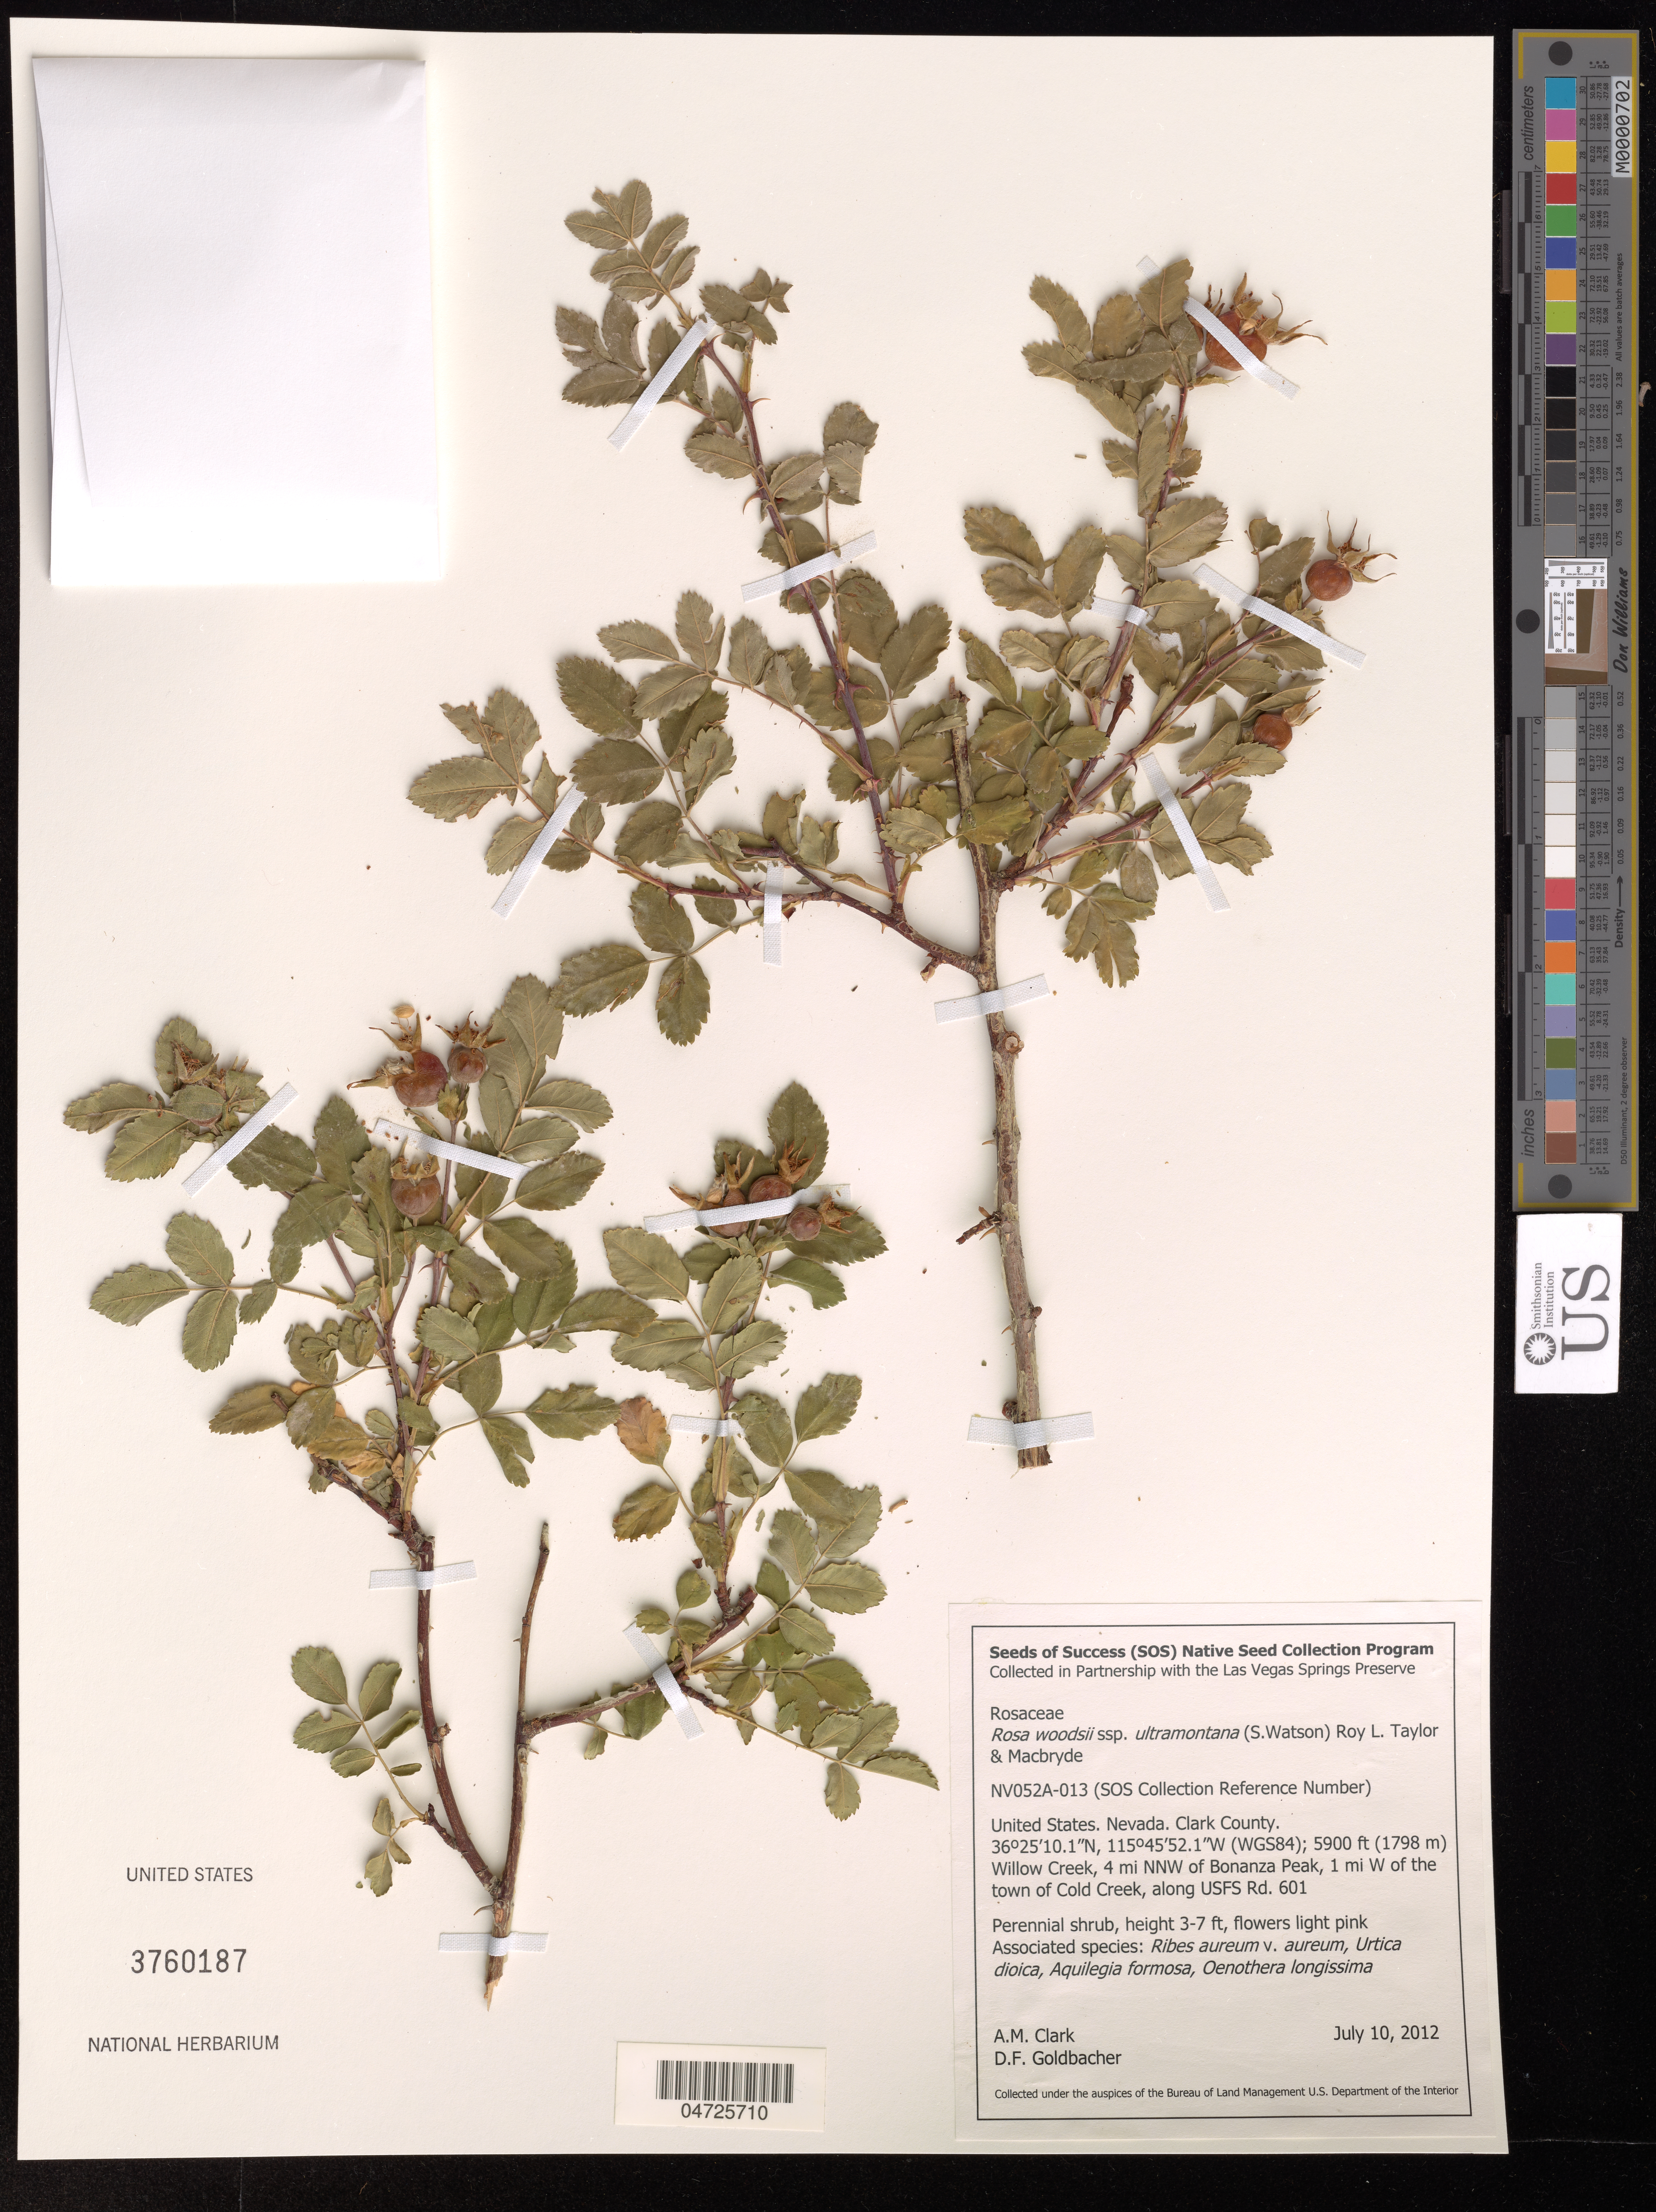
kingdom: Plantae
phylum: Tracheophyta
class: Magnoliopsida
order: Rosales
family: Rosaceae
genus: Rosa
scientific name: Rosa woodsii subsp. ultramontana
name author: (S. Watson) R.L. Taylor & MacBryde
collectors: A. Clark & D. Goldbacher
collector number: NV052A-013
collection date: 2012-07-10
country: United States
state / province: Nevada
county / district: Clark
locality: Clark County. Willow Creek, 4 mi NNW of Bonanza Peak, 1 mi W of the town of Cold Creek, along USFS Rd. 601.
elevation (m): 1798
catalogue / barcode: US 3760187